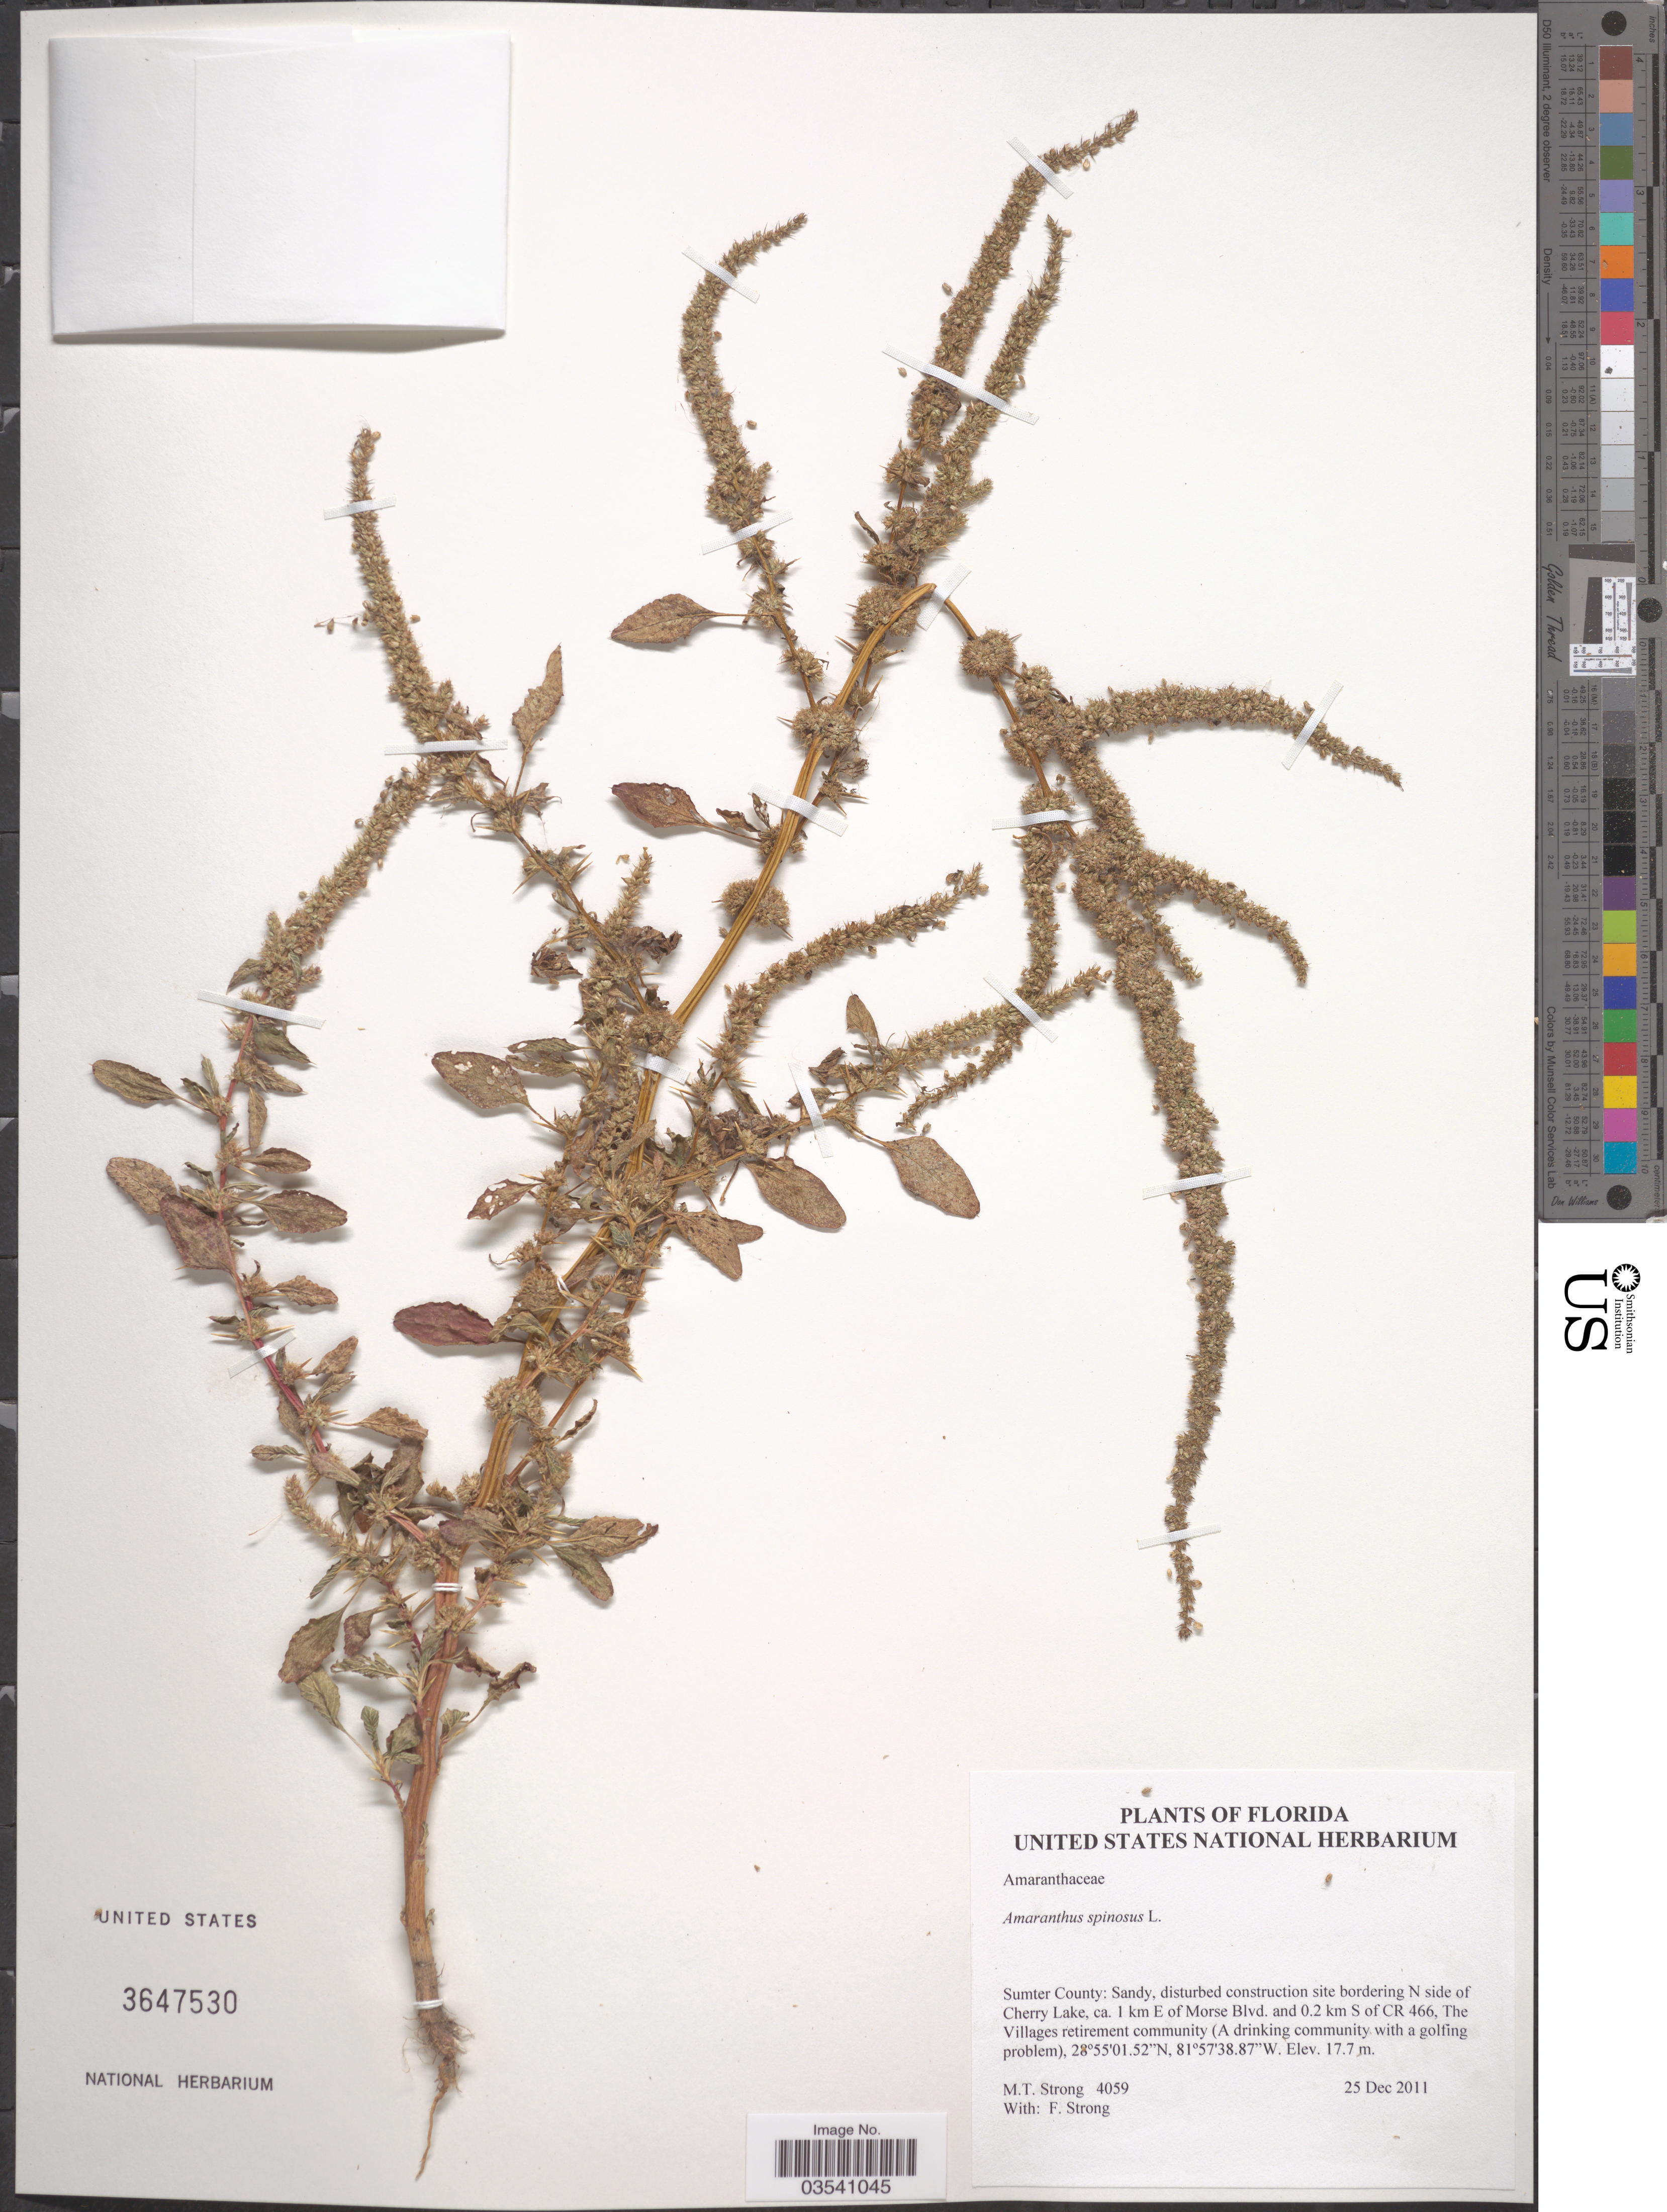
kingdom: Plantae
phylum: Tracheophyta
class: Magnoliopsida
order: Caryophyllales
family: Amaranthaceae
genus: Amaranthus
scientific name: Amaranthus spinosus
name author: L.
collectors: M. T. Strong & F. Strong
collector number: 4059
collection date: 2011-12-25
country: United States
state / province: Florida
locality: Sumter County: Sandy, disturbed construction site bordering N side of Cherry Lake, ca. 1 km E of Morse Blvd. and 0.2 km S of CR 466, The Villages retirement community.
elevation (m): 17.7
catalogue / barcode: US 3647530